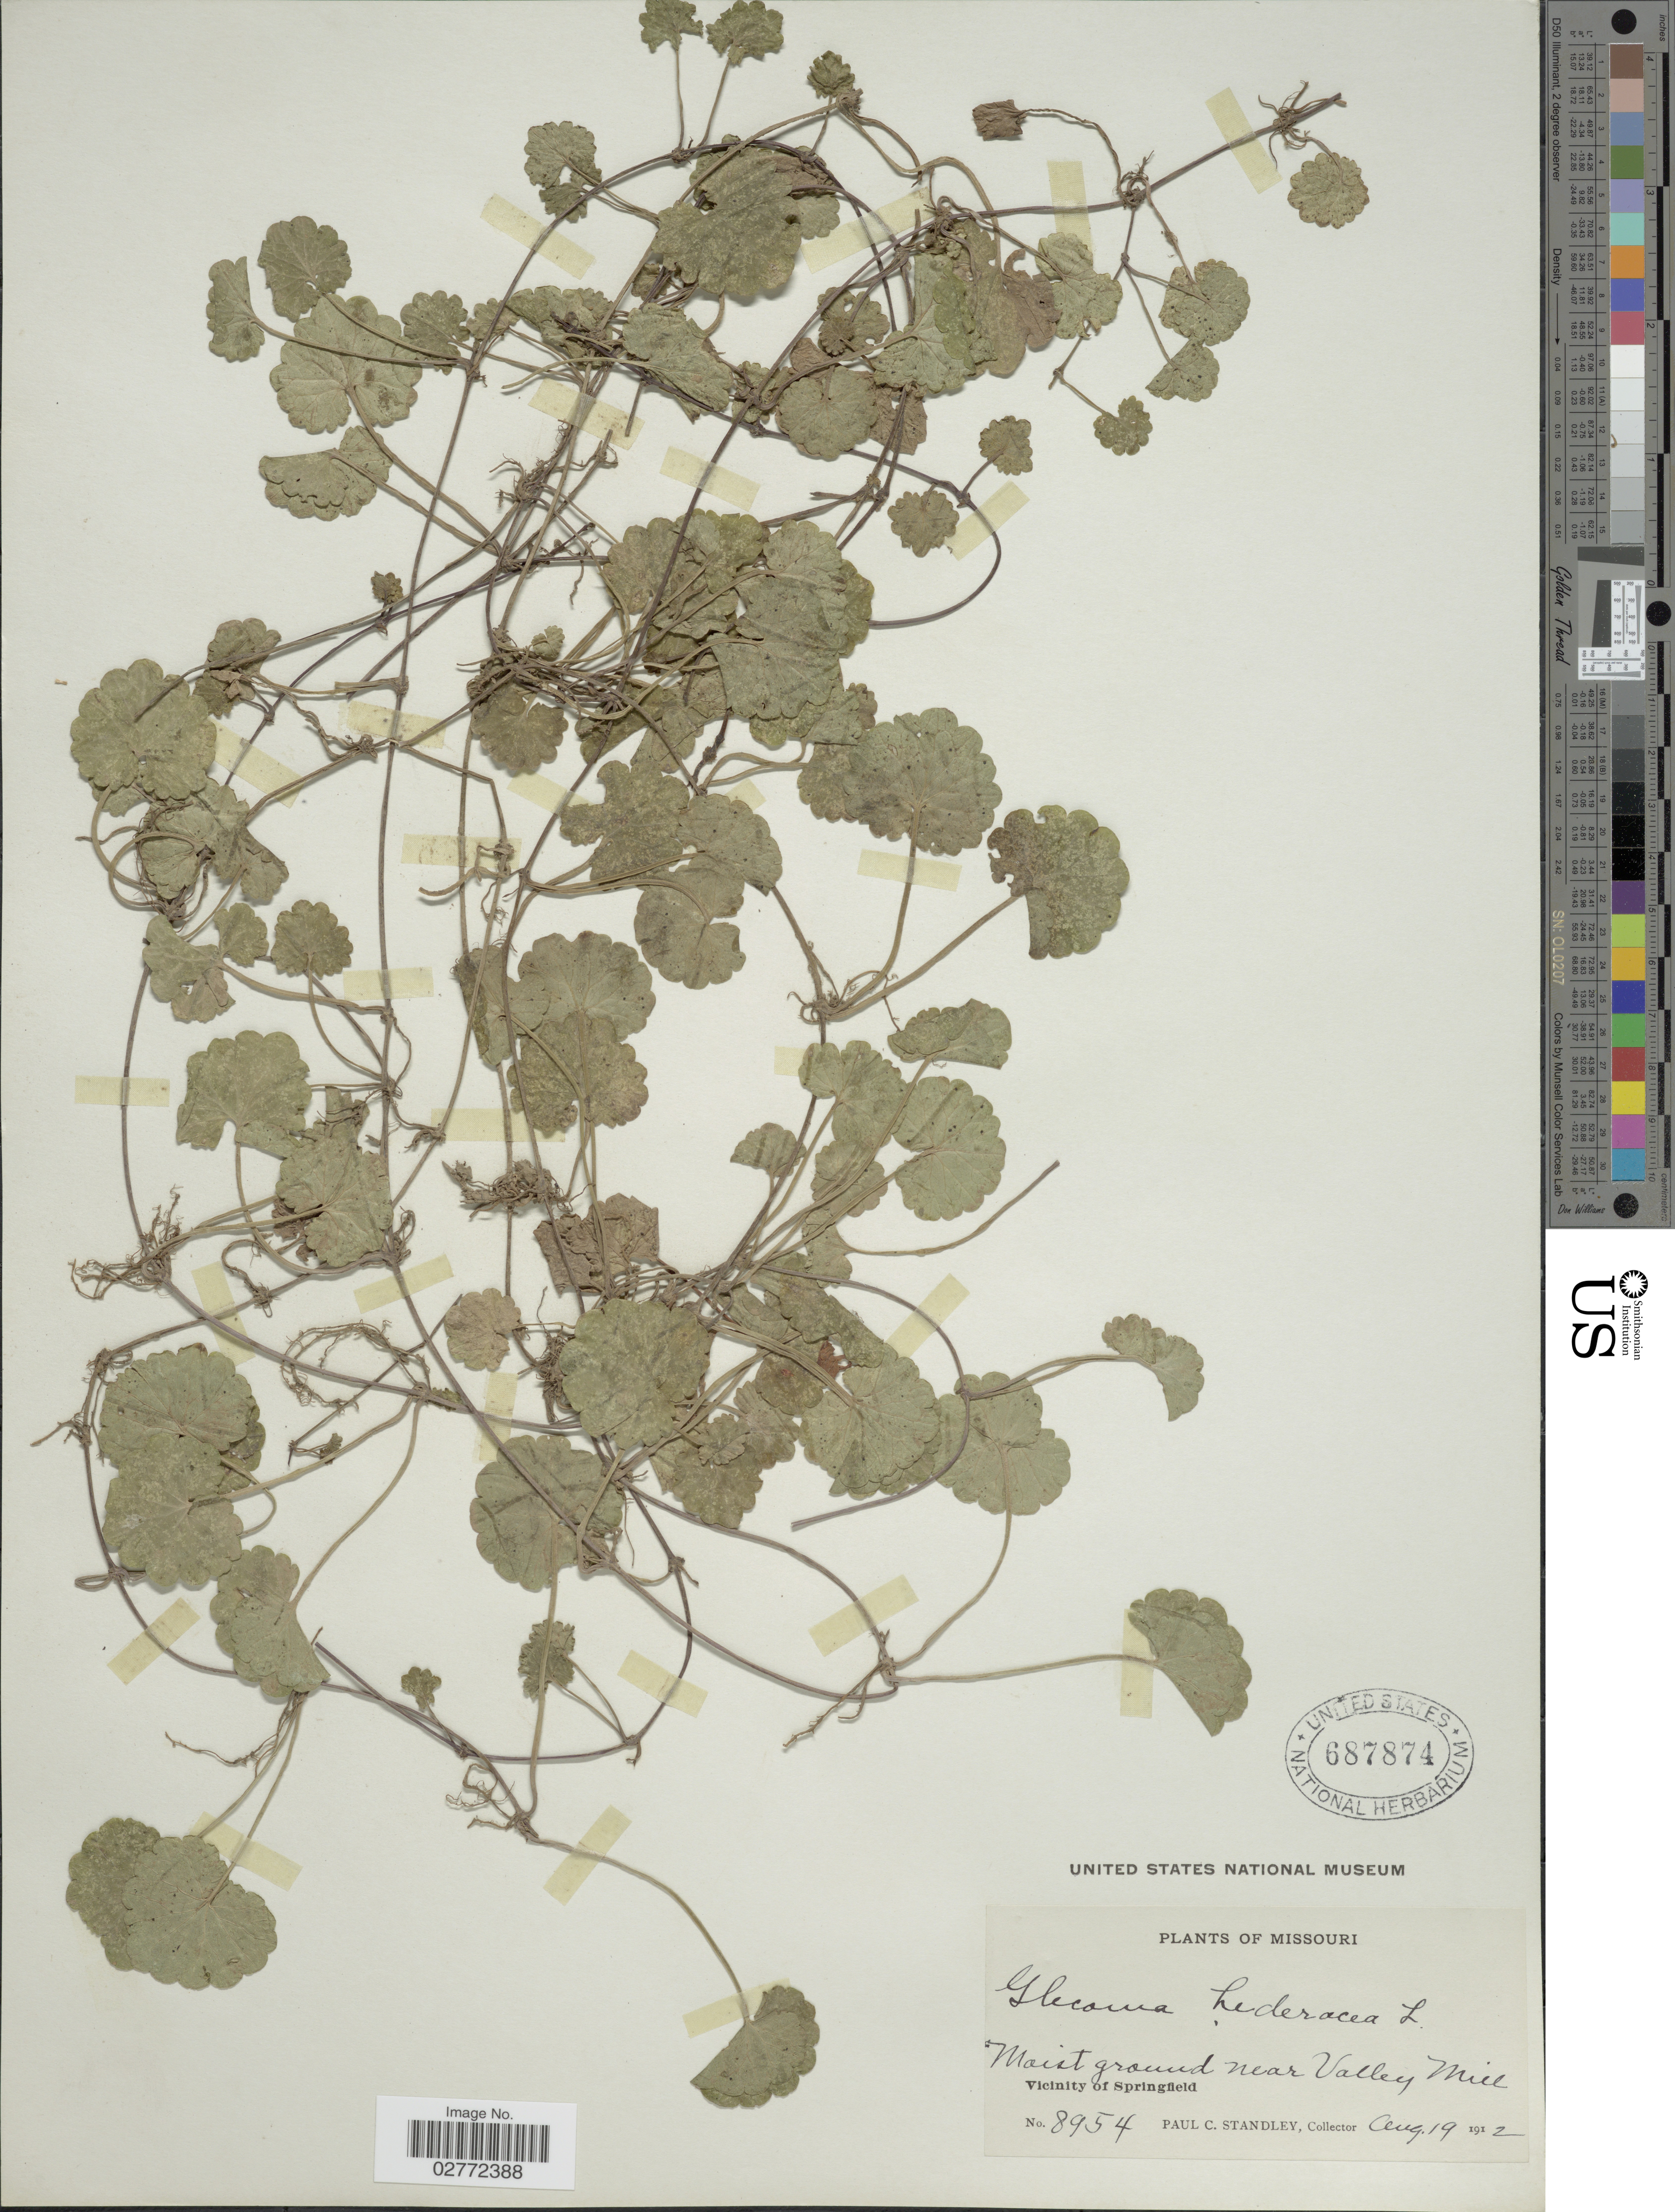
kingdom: Plantae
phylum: Tracheophyta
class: Magnoliopsida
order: Lamiales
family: Lamiaceae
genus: Glechoma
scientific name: Glechoma hederacea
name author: L.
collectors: P. C. Standley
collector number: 8954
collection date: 1912-08-19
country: United States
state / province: Missouri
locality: Moist ground near Valley Mill. Vicinity of Springfield.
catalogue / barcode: US 687874